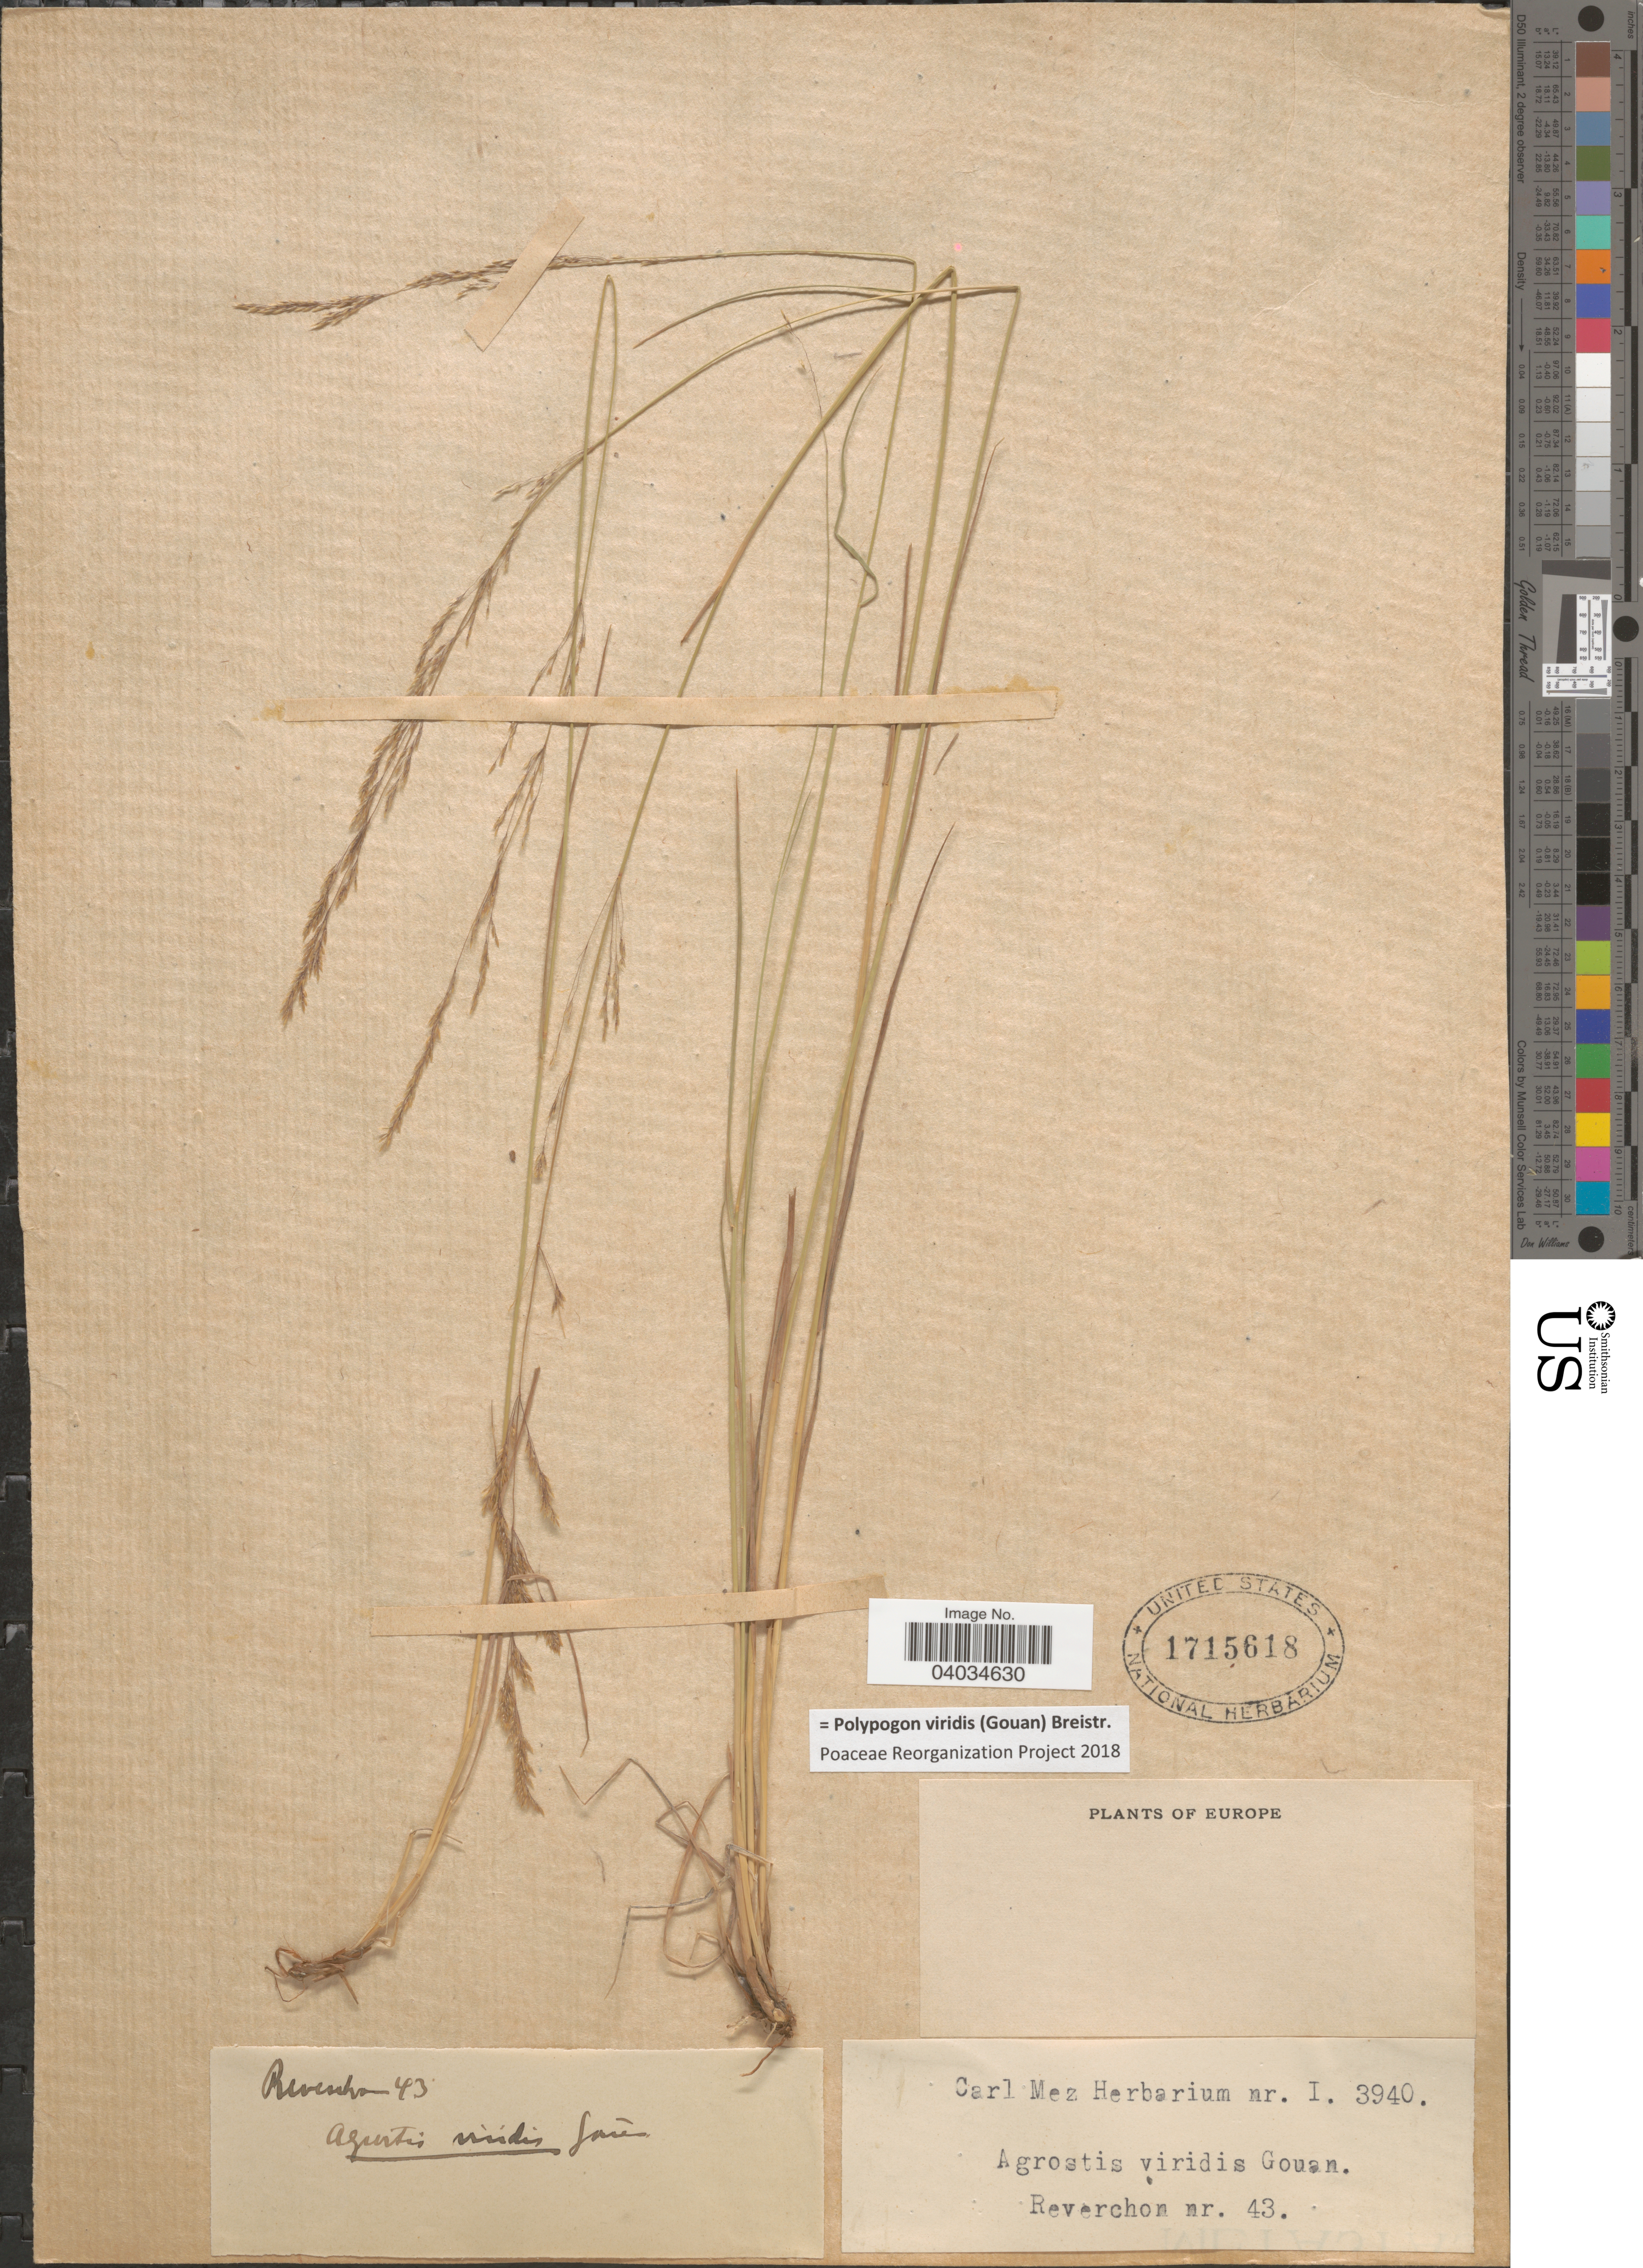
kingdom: Plantae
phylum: Tracheophyta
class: Liliopsida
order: Poales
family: Poaceae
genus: Polypogon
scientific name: Polypogon viridis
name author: (Gouan) Breistroffer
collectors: -. Reverchon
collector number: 43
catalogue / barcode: US 1715618